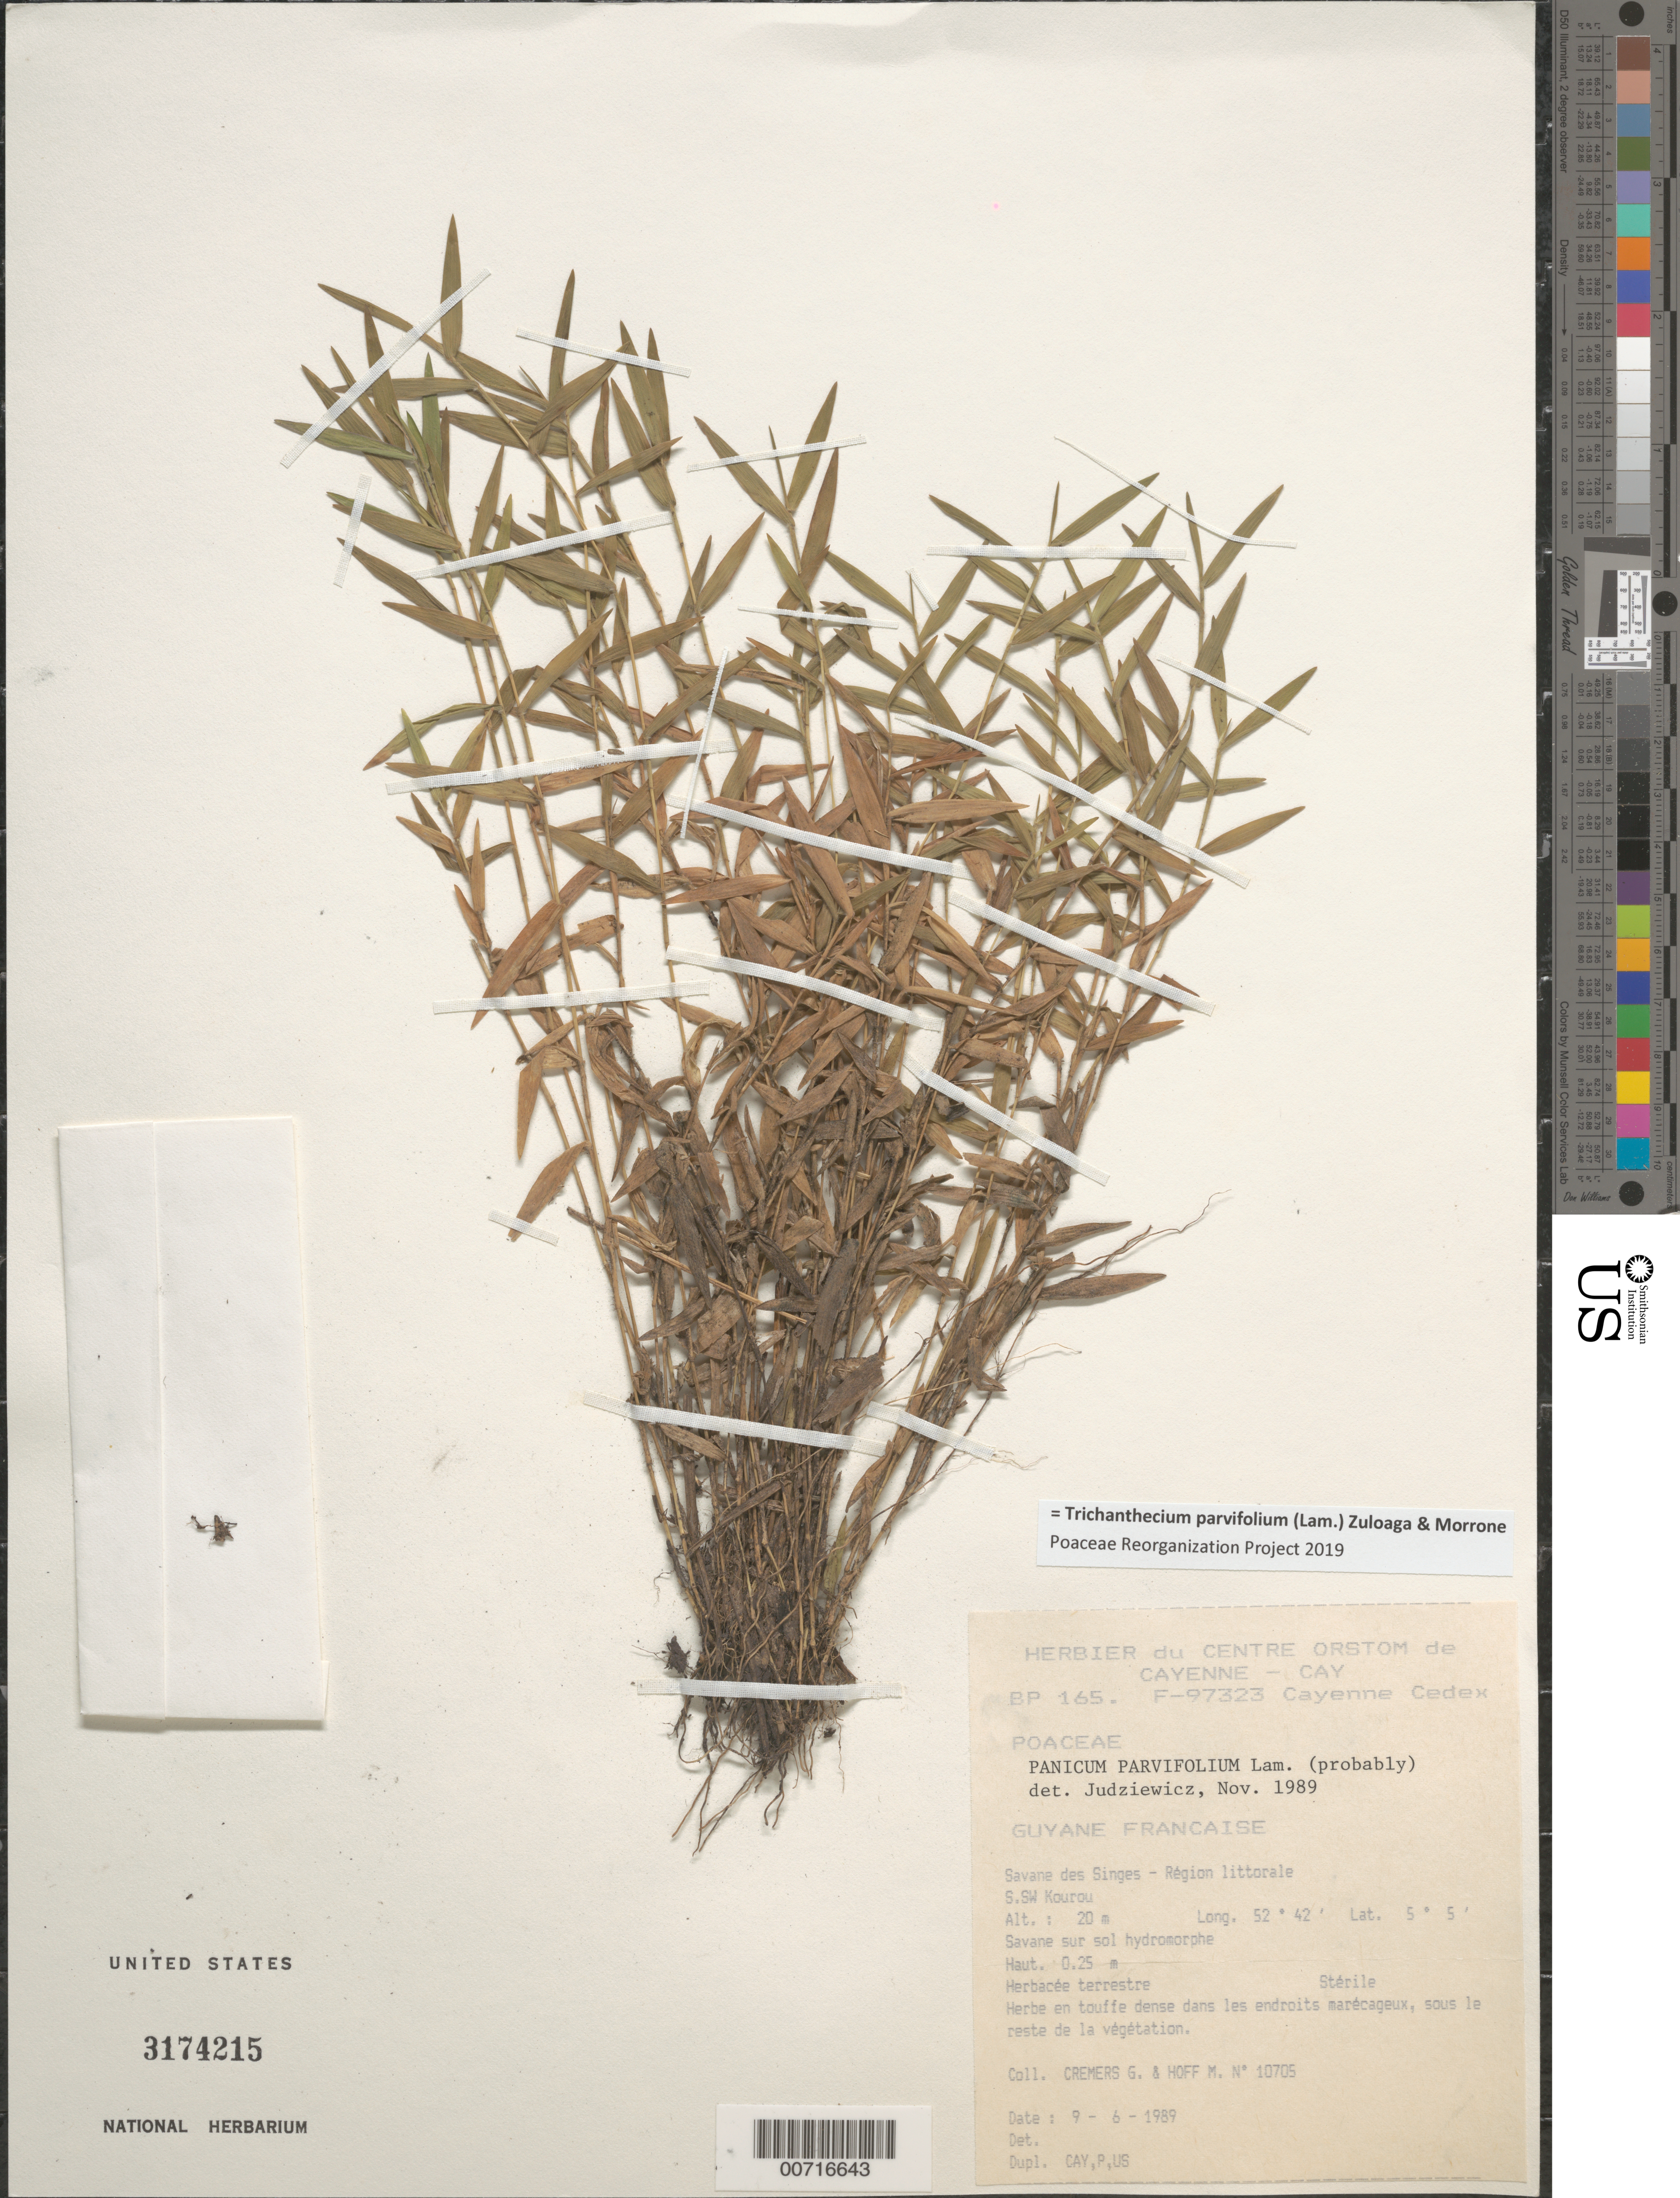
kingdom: Plantae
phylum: Tracheophyta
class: Liliopsida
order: Poales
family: Poaceae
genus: Trichanthecium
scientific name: Trichanthecium parvifolium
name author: (Lam.) Zuloaga & Morrone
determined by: Poaceae Reorganization Project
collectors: G. Cremers & M. Hoff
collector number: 10705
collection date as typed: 9-Jun-89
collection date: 1989-06-09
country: French Guiana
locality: Savane des Singes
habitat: Savane sur sol hydromorphe, région littorale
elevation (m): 20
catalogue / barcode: US 3174215